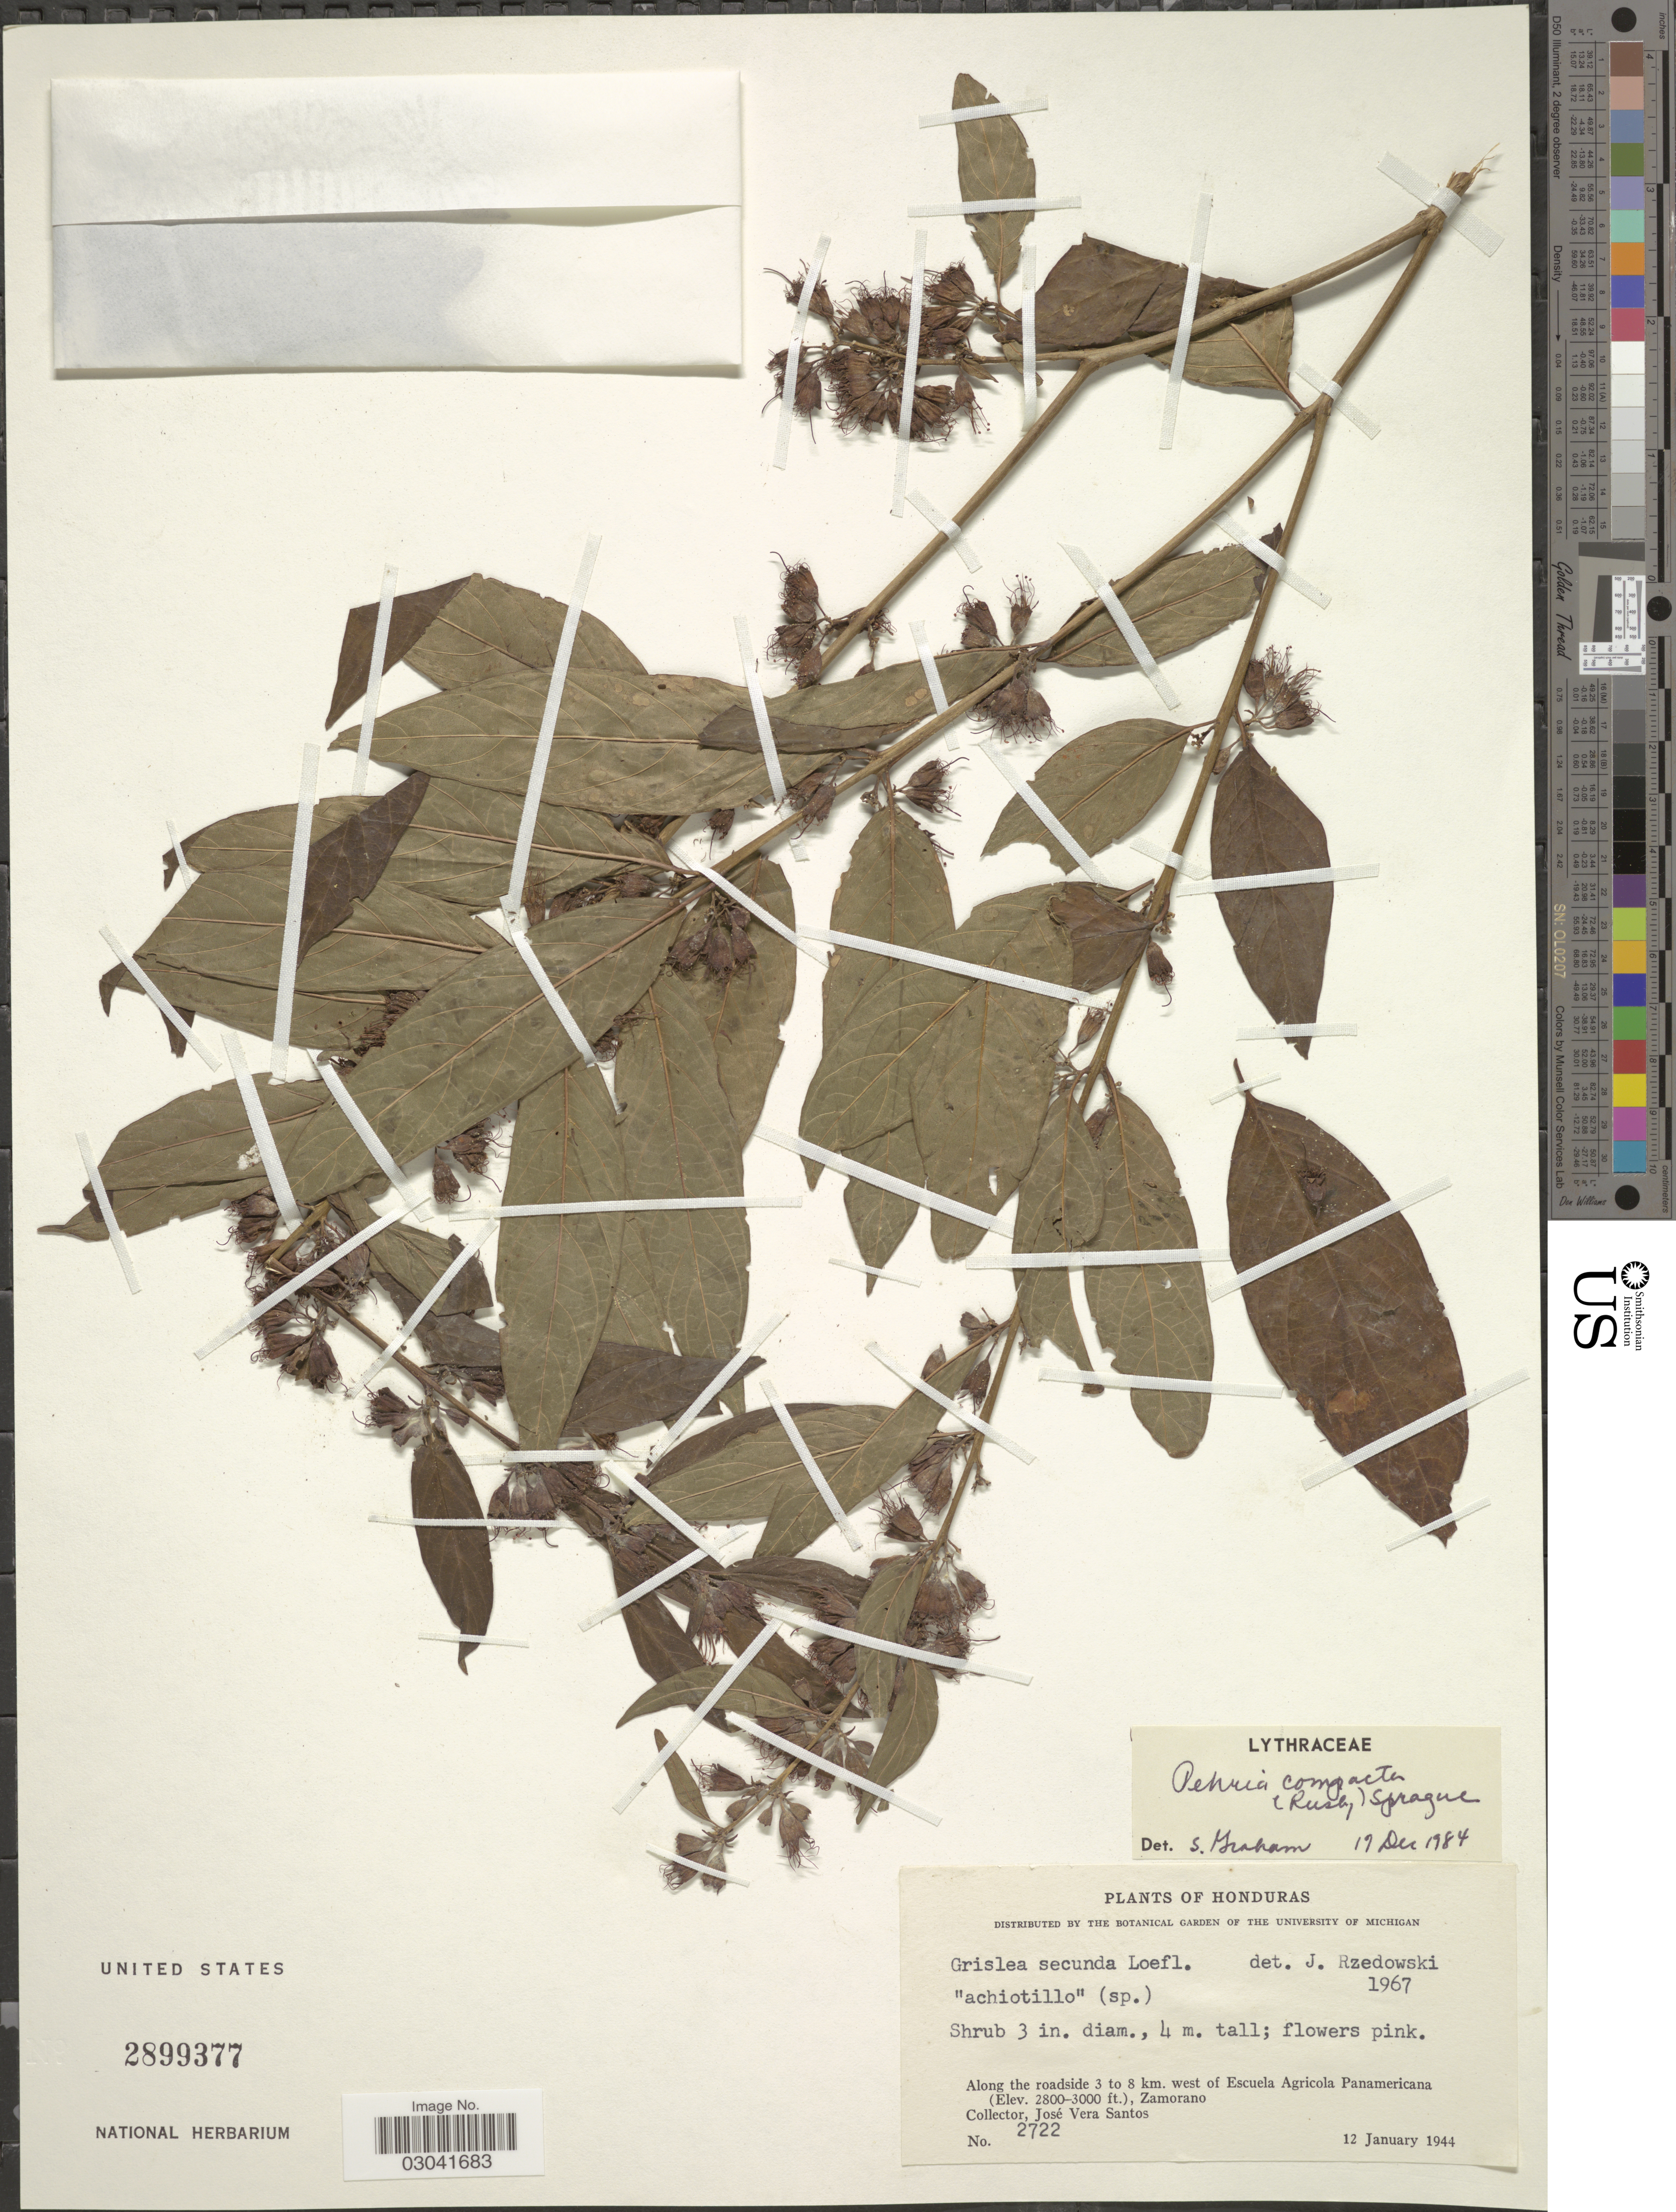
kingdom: Plantae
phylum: Tracheophyta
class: Magnoliopsida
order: Myrtales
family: Lythraceae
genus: Pehria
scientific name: Pehria compacta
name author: Sprague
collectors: J. V. Santos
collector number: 2722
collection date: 1944-01-12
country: Honduras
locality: Along the roadside 3 to 8 km. west of Escuela Agricola Panamericana, Zamorano.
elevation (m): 853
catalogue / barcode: US 2899377